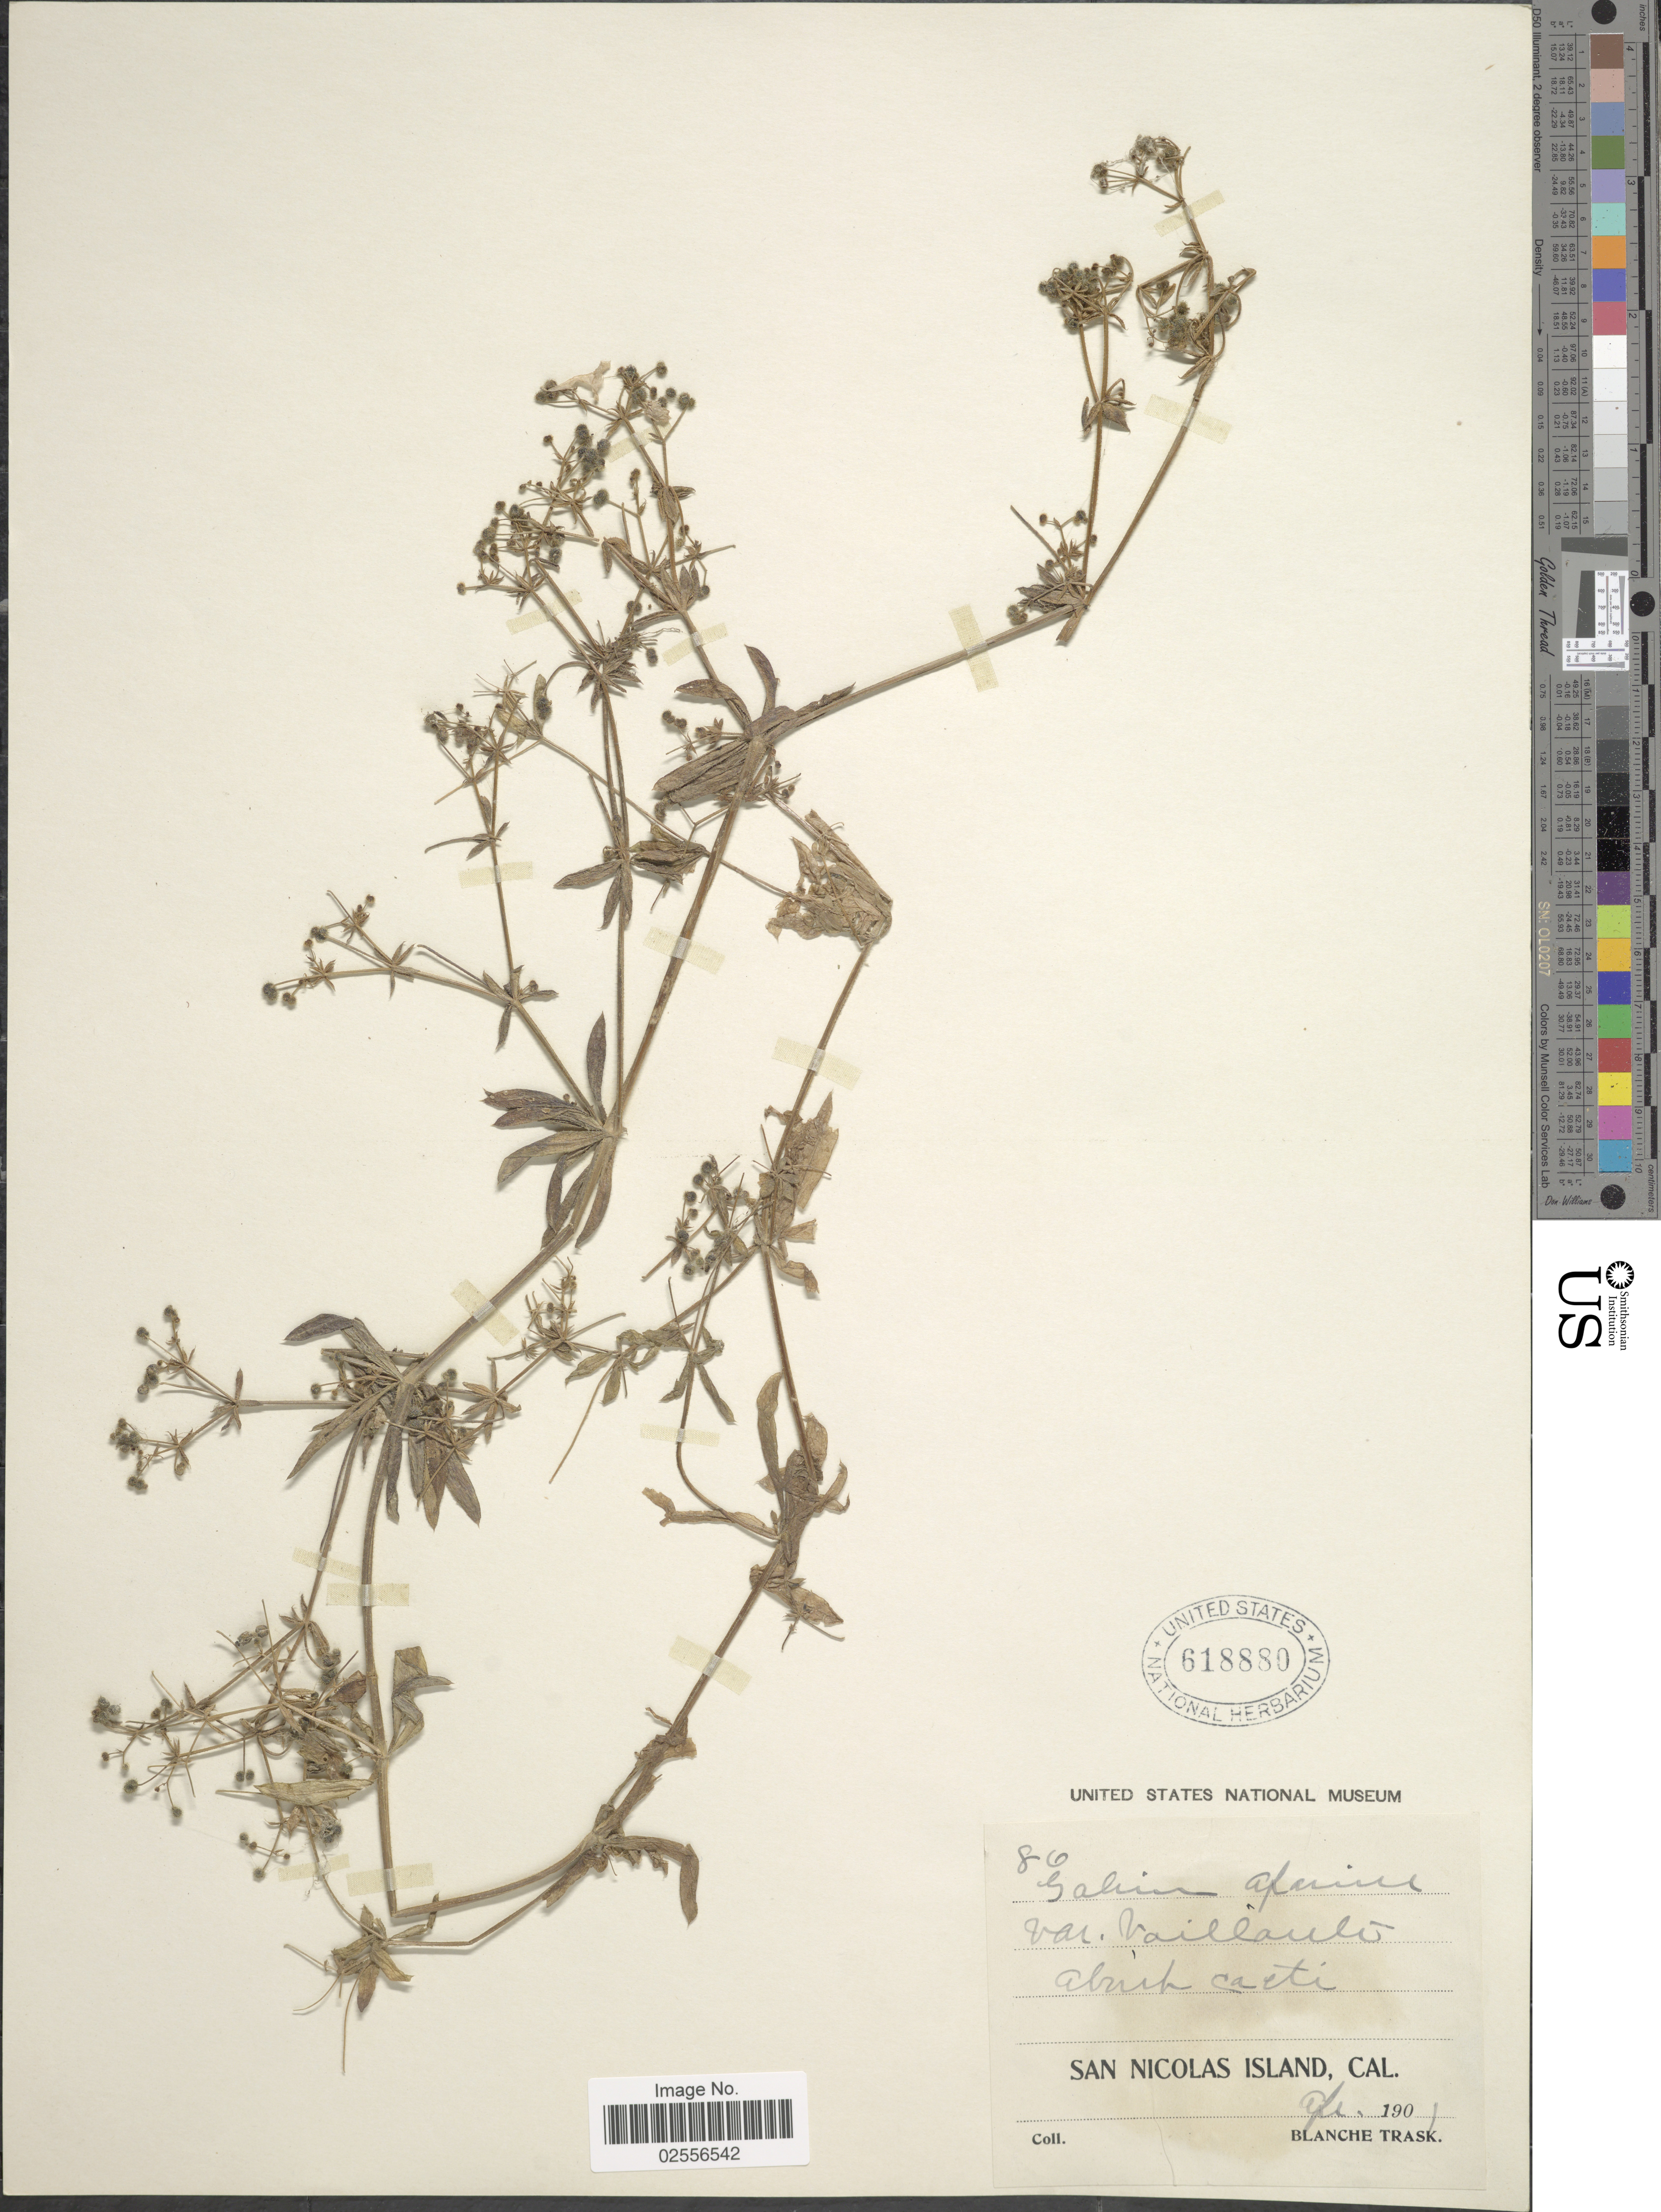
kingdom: Plantae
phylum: Tracheophyta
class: Magnoliopsida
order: Gentianales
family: Rubiaceae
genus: Galium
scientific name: Galium aparine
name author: L.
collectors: B. Trask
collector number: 86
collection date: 1901-04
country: United States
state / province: California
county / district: Ventura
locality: San Nicolas Island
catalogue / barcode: US 618880